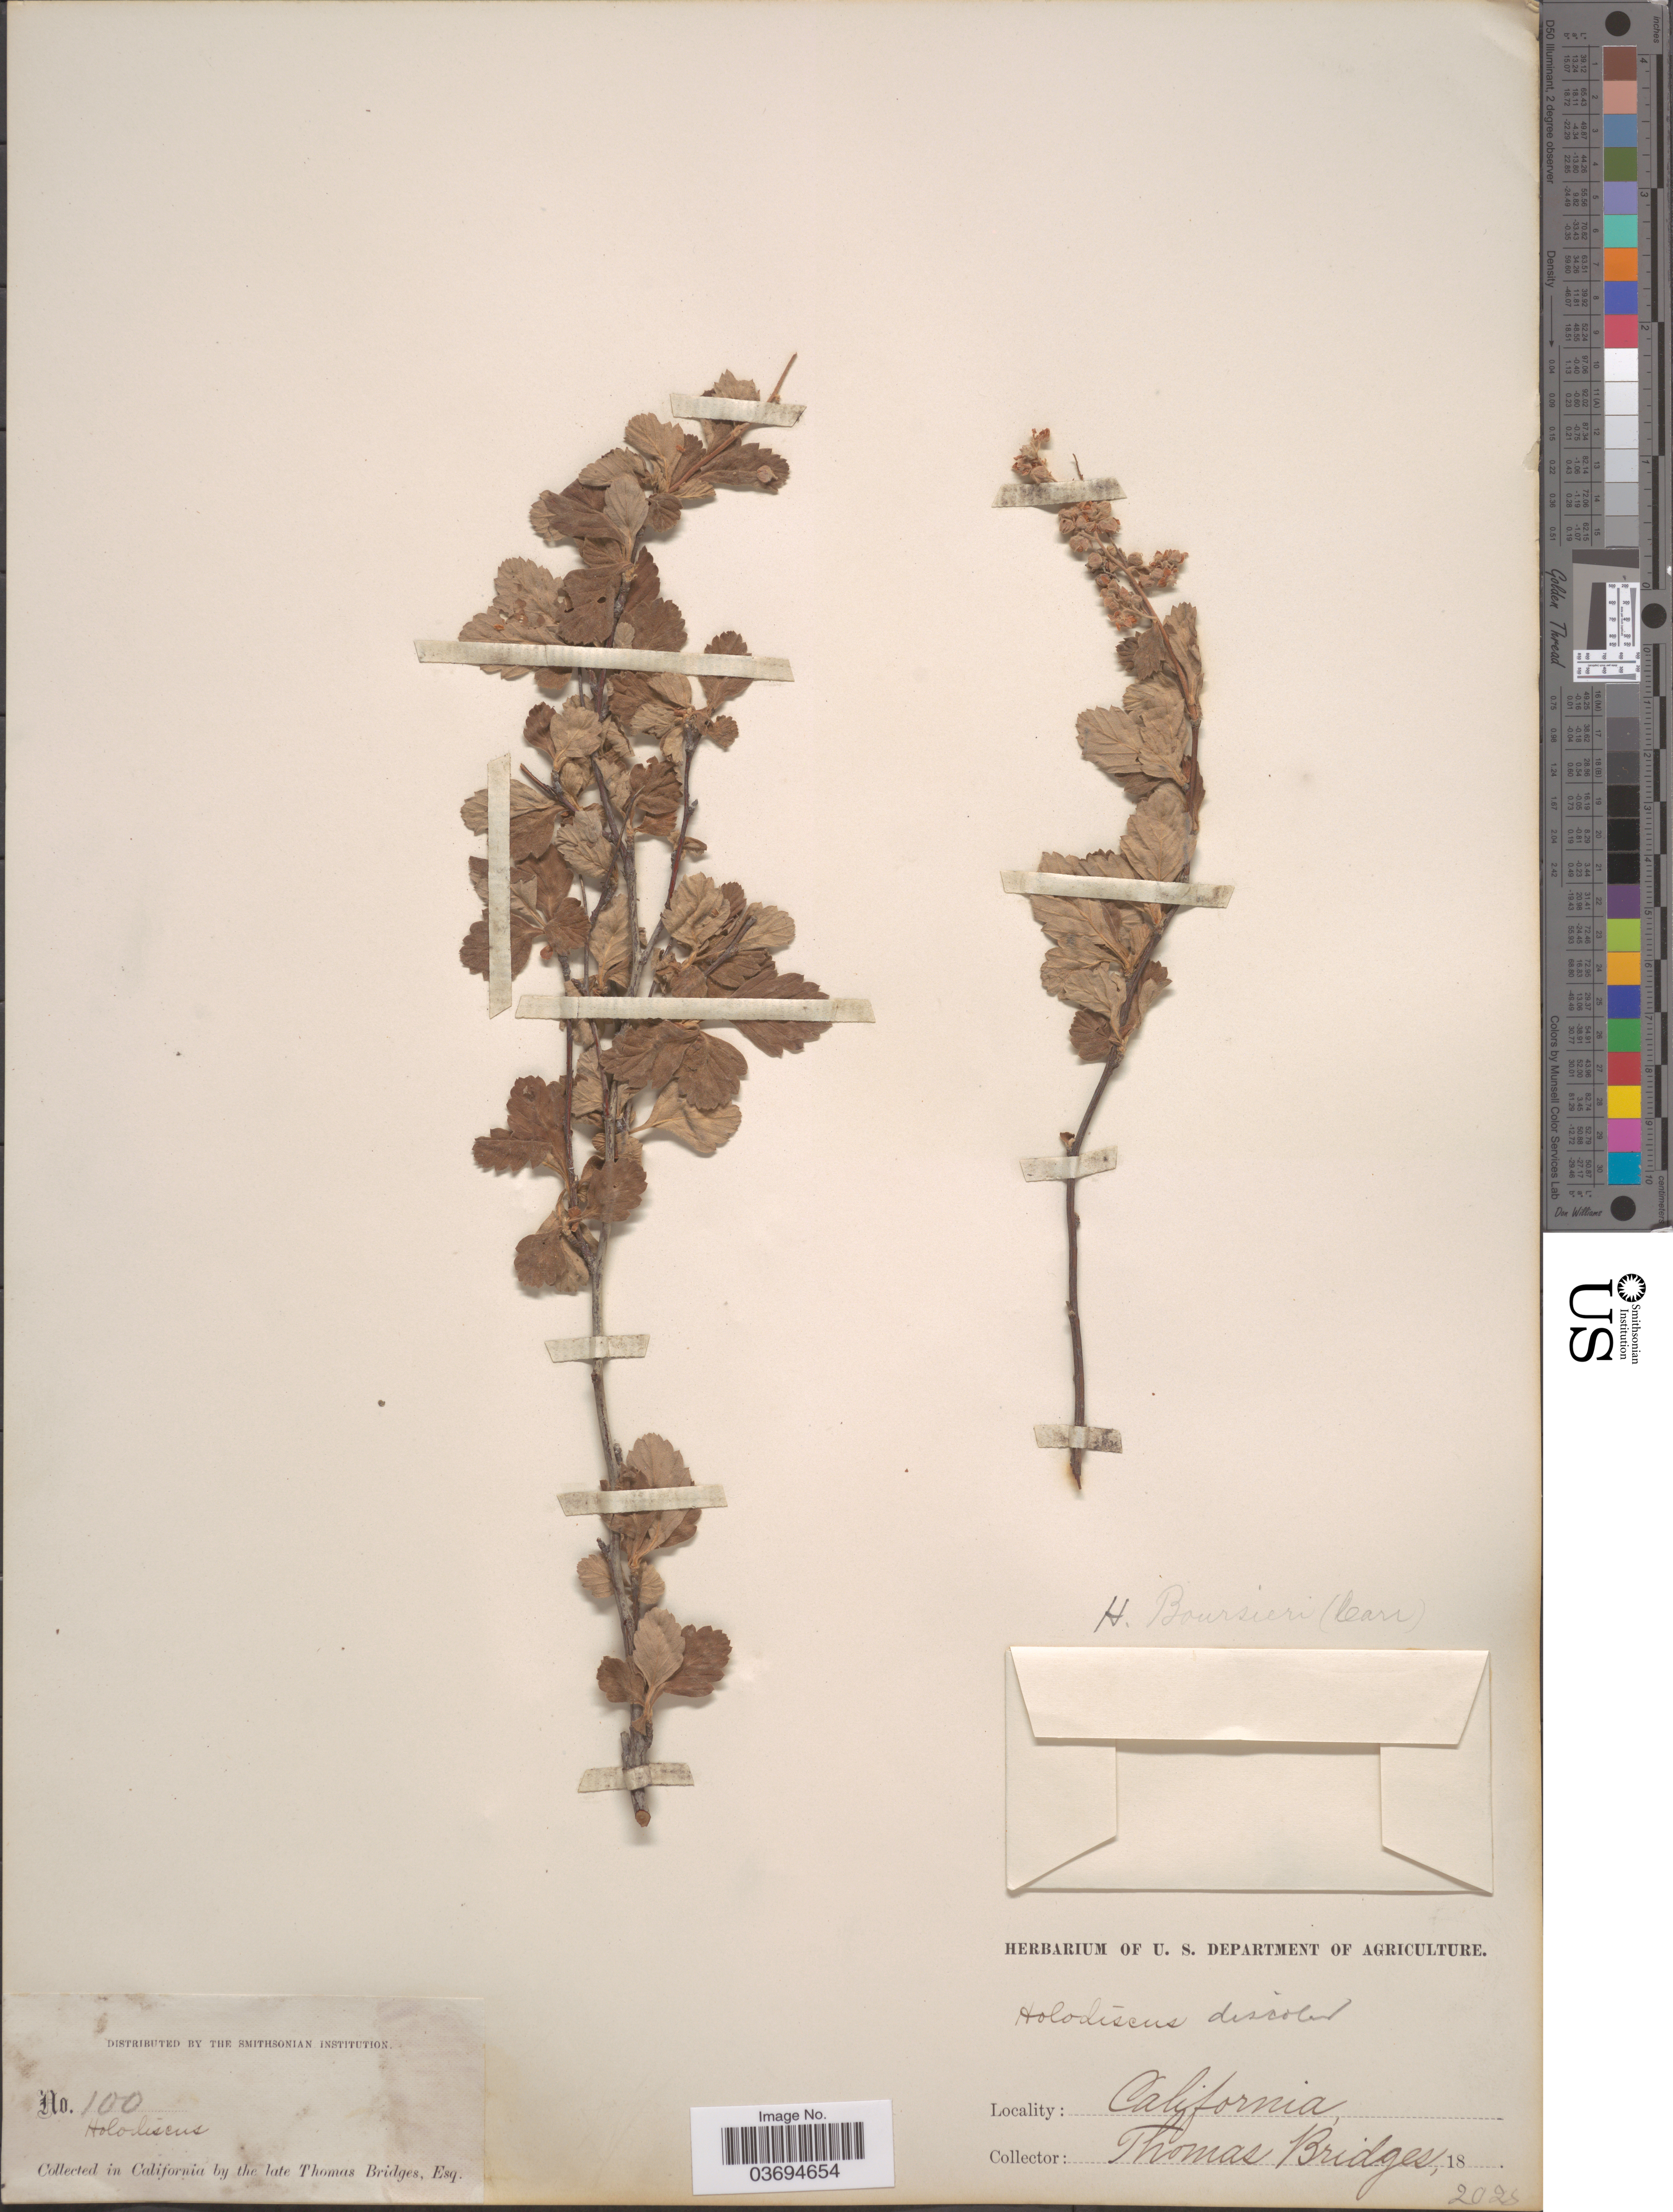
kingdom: Plantae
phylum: Tracheophyta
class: Magnoliopsida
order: Rosales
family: Rosaceae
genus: Holodiscus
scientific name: Holodiscus discolor var. discolor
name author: (Pursh) Maxim.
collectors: T. Bridges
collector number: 100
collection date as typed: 18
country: United States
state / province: California